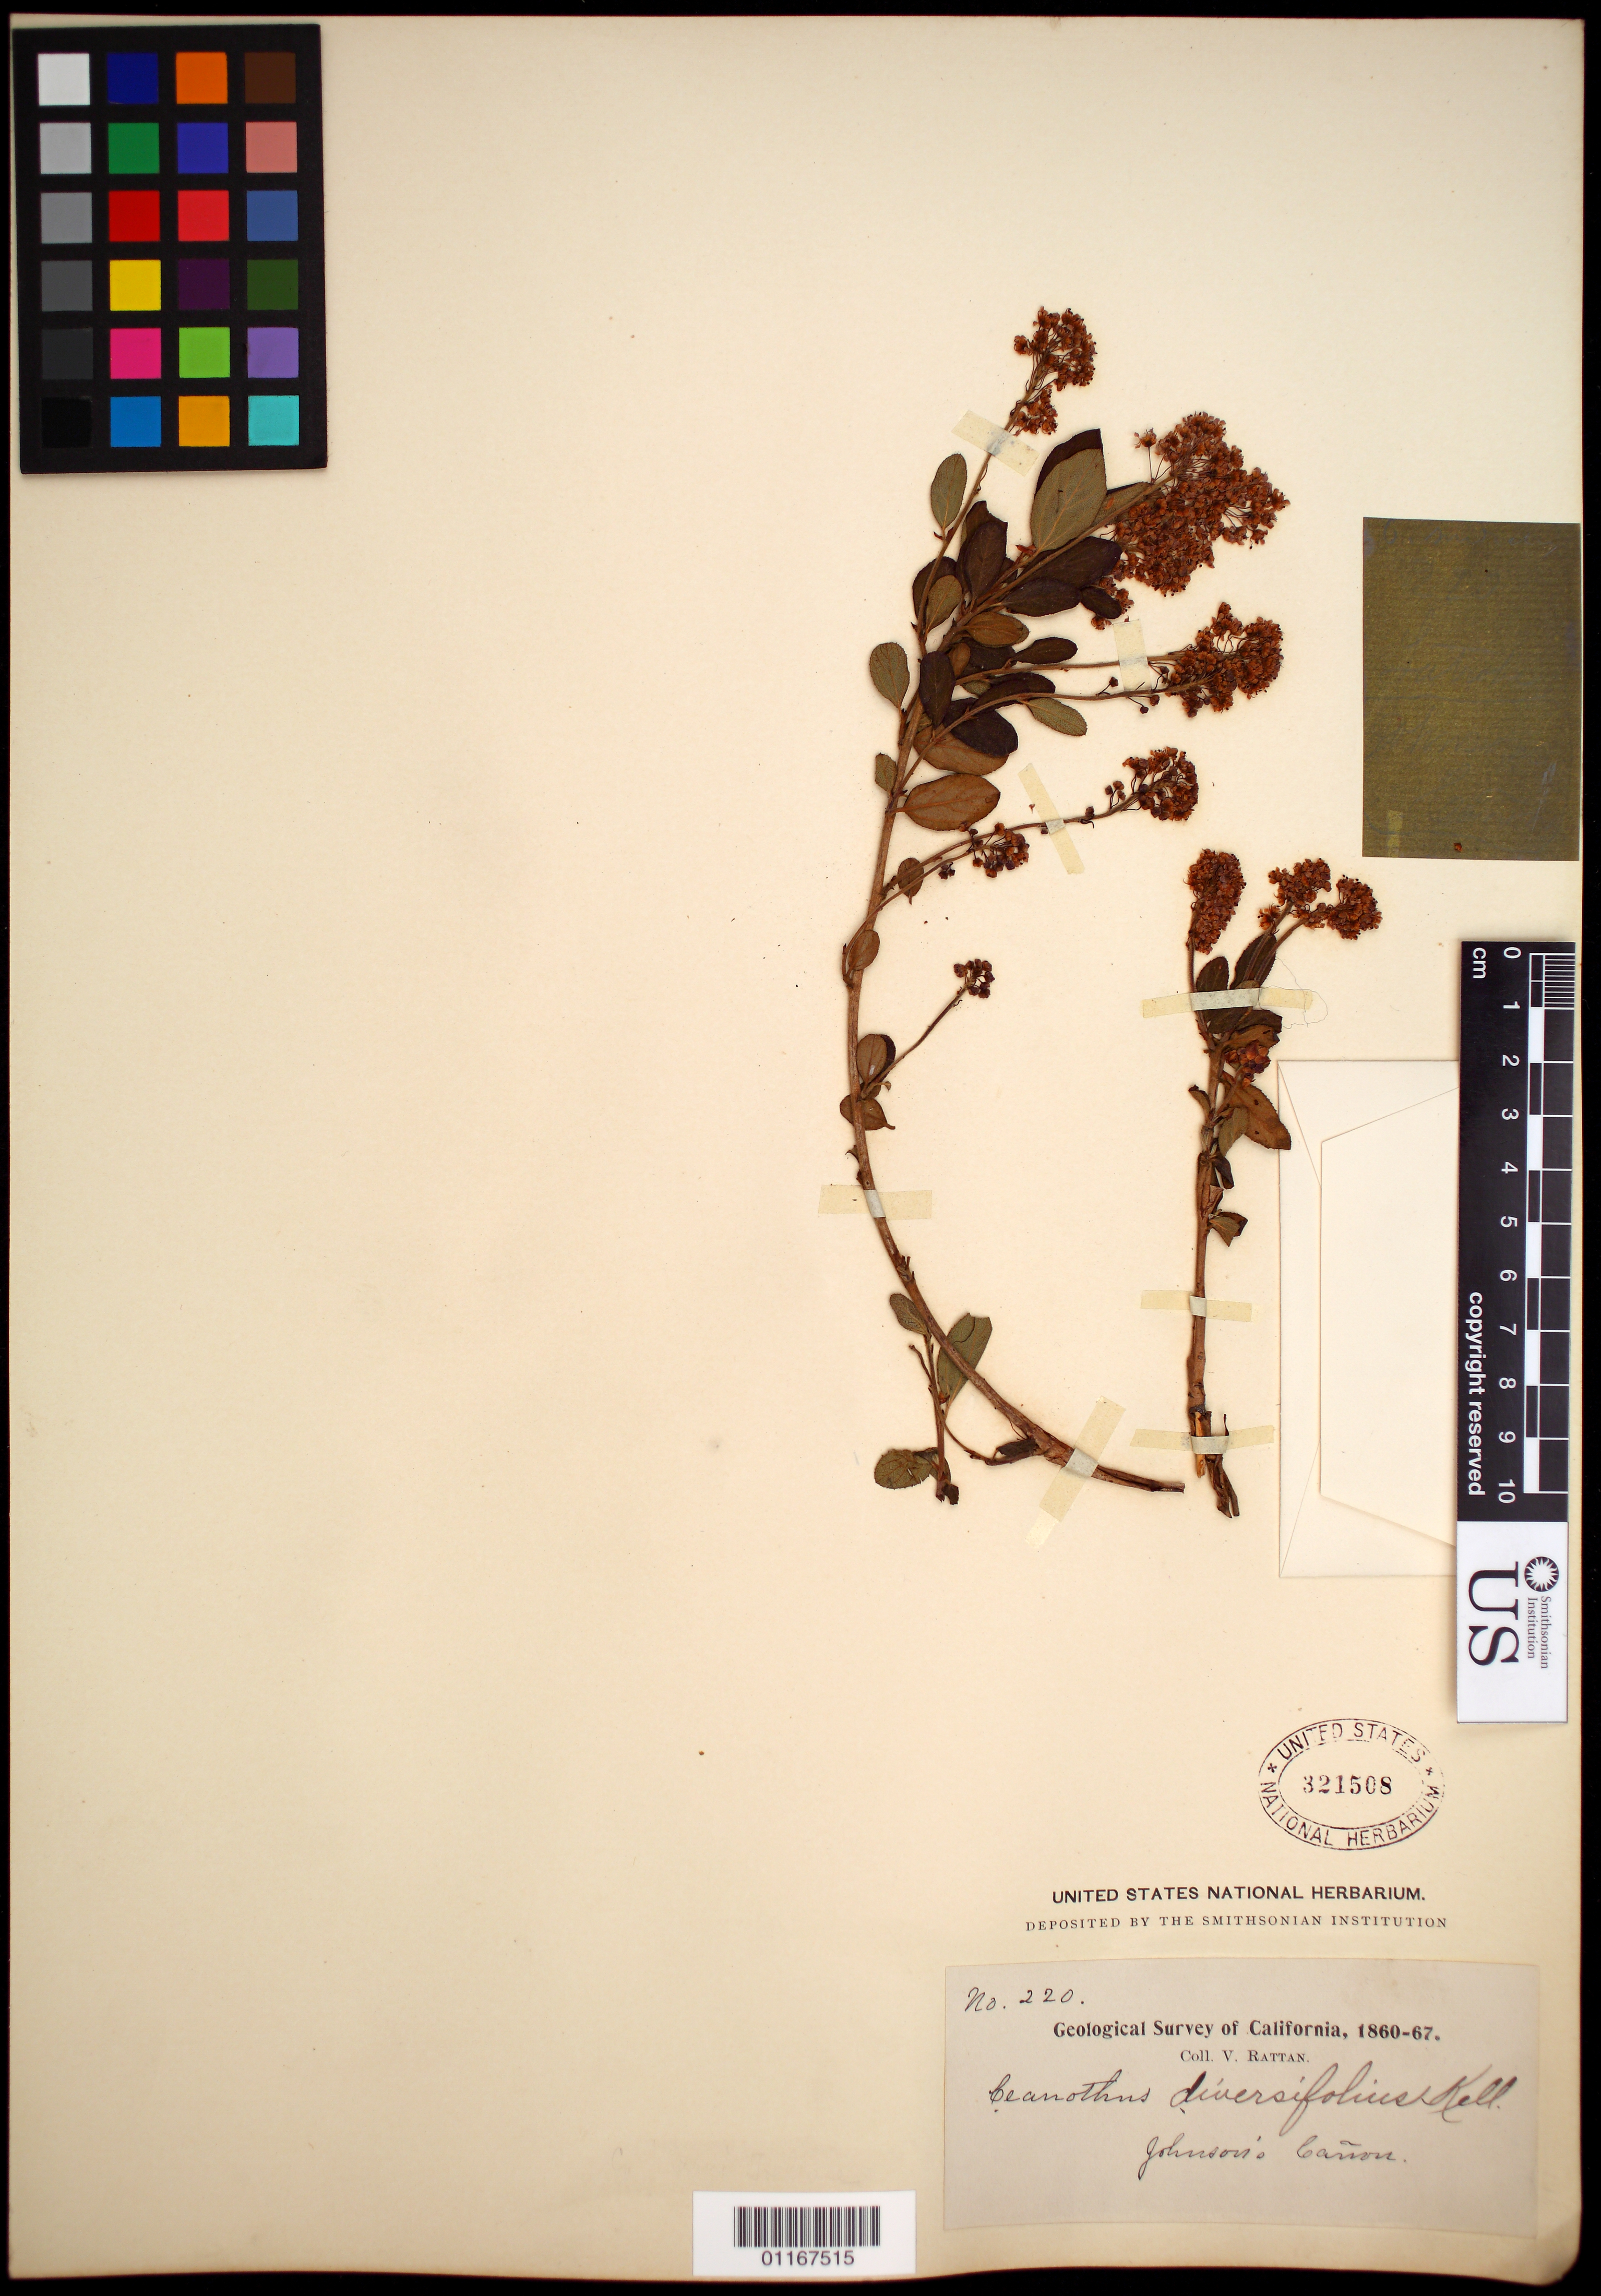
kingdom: Plantae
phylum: Tracheophyta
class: Magnoliopsida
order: Rosales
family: Rhamnaceae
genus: Ceanothus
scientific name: Ceanothus diversifolius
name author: Kellogg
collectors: V. Rattan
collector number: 220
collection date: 1860/1867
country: United States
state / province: California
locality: Johnson's Canyon.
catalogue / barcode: US 321508